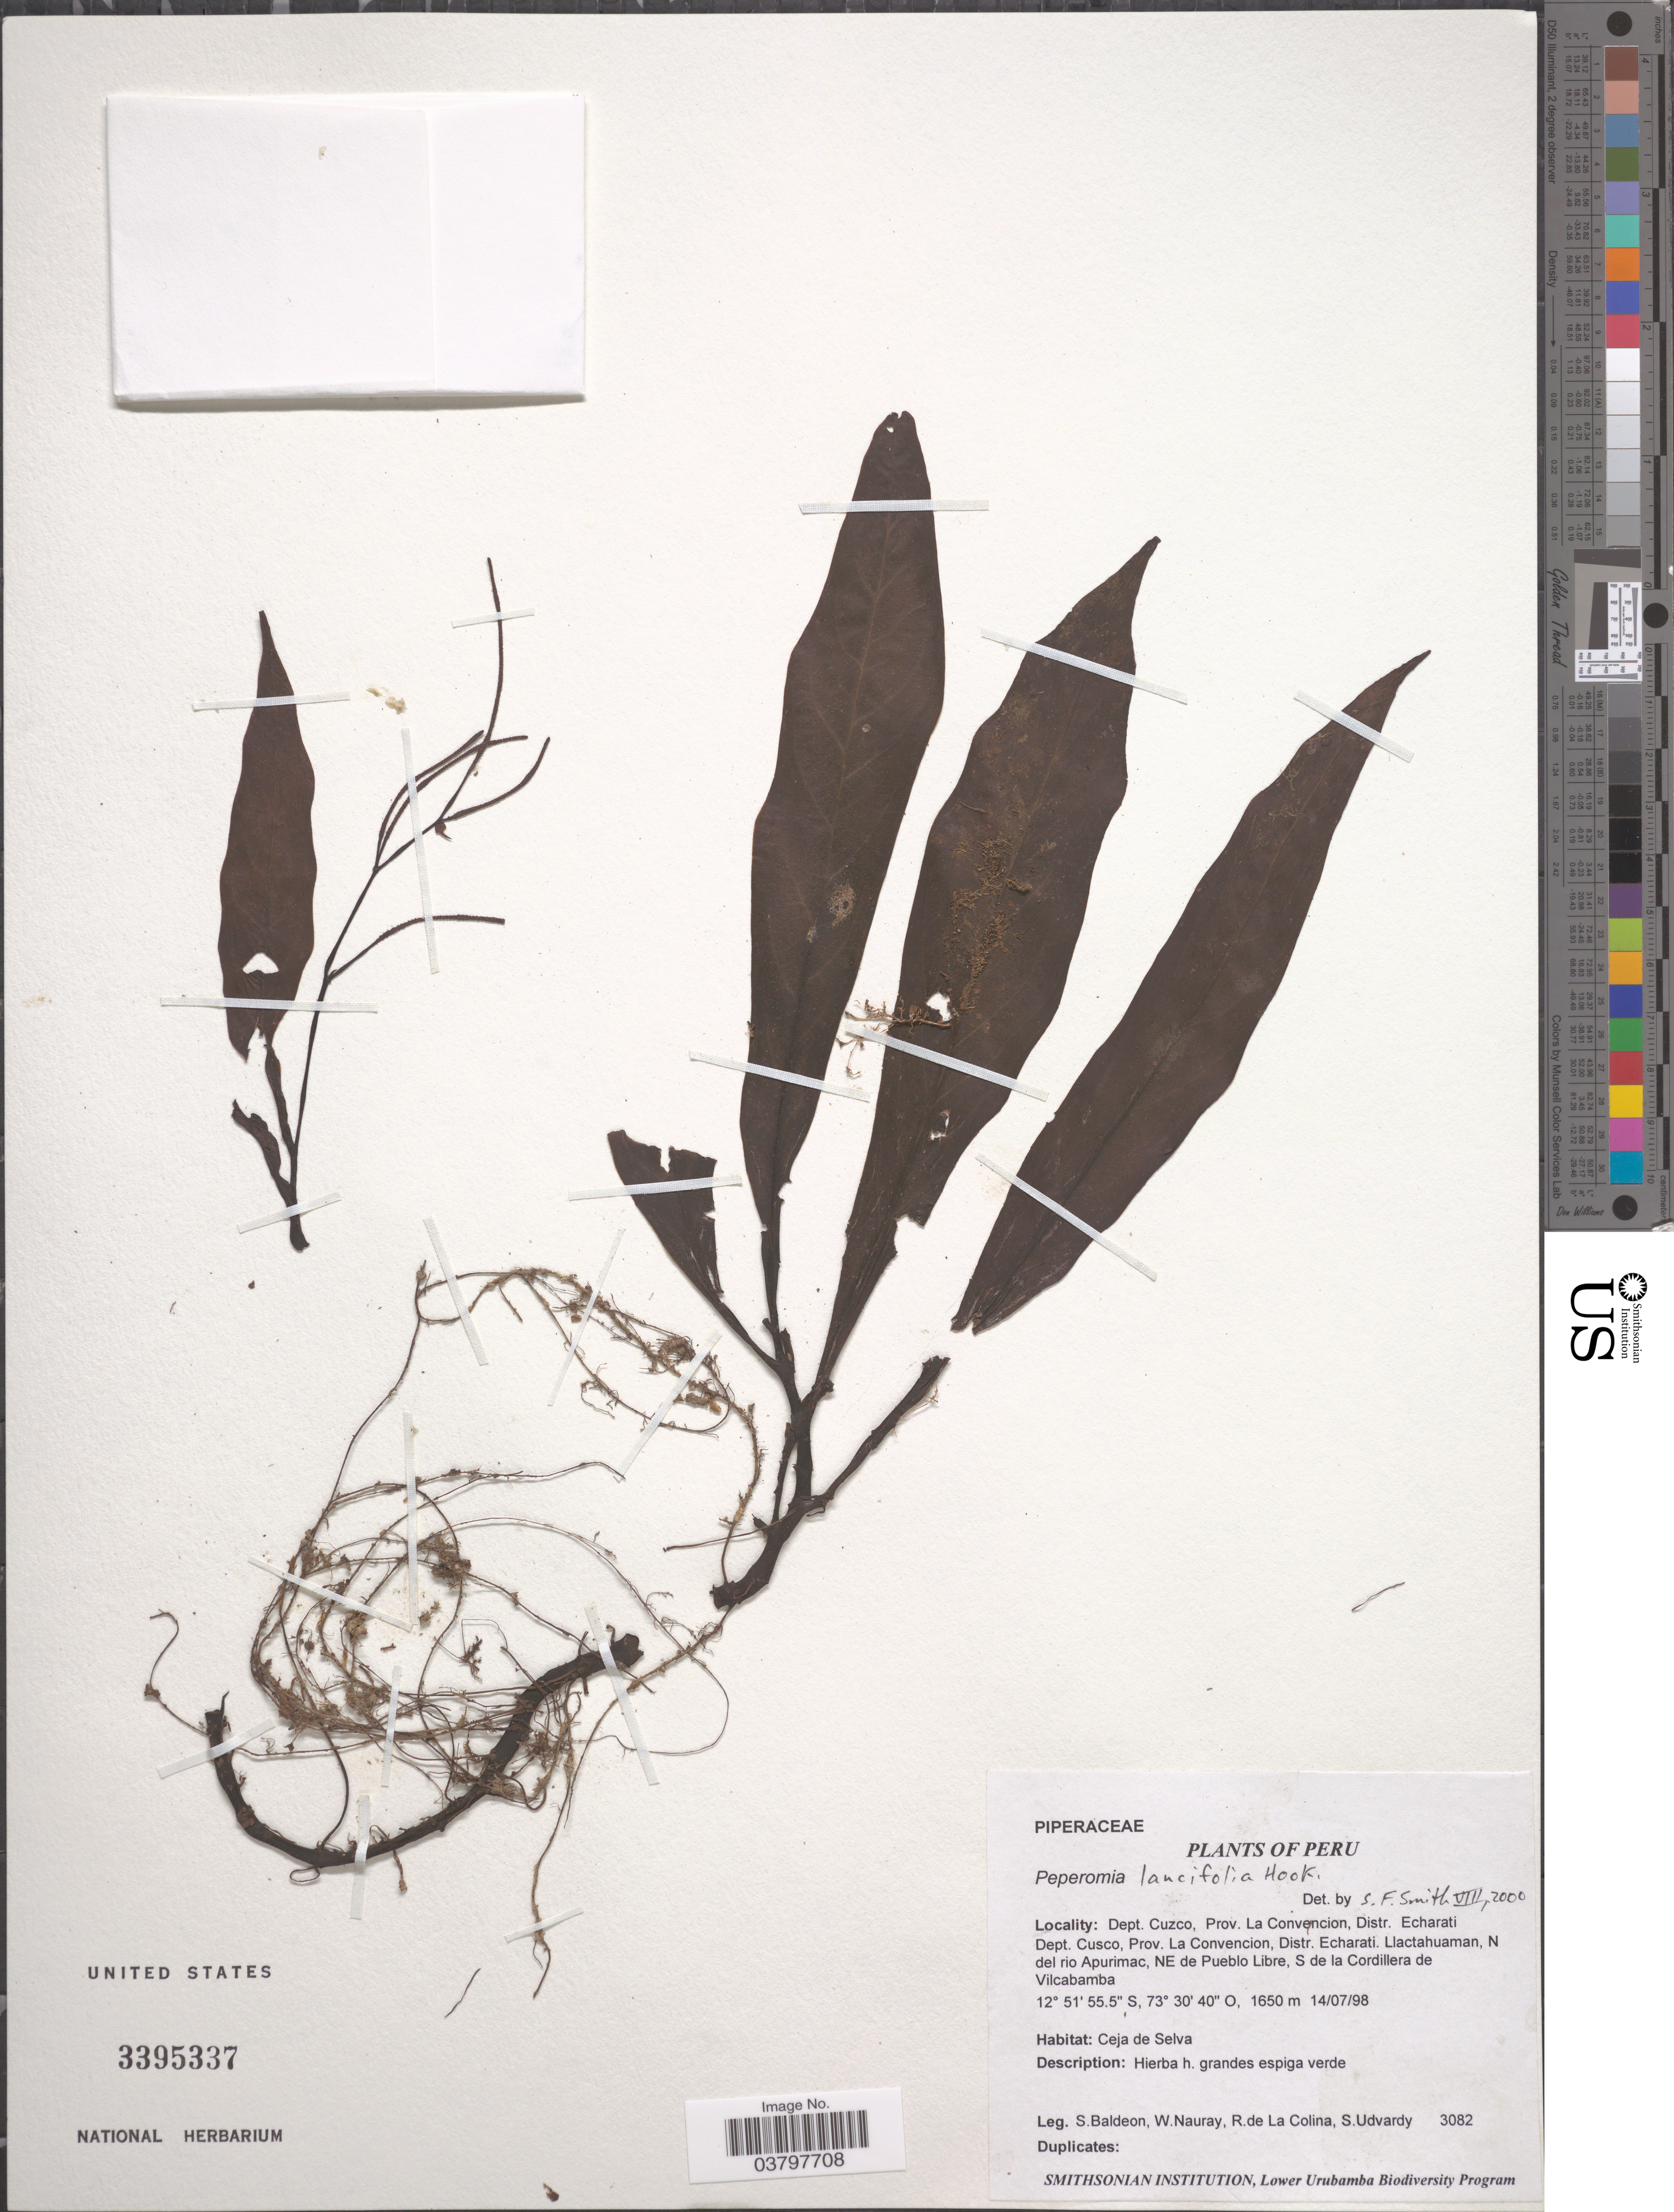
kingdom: Plantae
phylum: Tracheophyta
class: Magnoliopsida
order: Piperales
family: Piperaceae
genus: Peperomia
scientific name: Peperomia lancifolia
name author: Hook.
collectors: S. Baldeon, W. Nauray, R. de La Colina & S. Udvardy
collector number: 3082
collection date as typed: Transcribed d/m/y: 14/7/98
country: Peru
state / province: Cusco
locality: Dept. Cuzco, Prov. La Convencion, Distr. Echarati Dept. Cusco, Prov. La Convencion, Distr. Echarati. Llactahuaman, N del rio Apurimac, NE de Pueblo Libre, S de la Cordillera de Vilcabamba.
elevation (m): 1650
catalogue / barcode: US 3395337